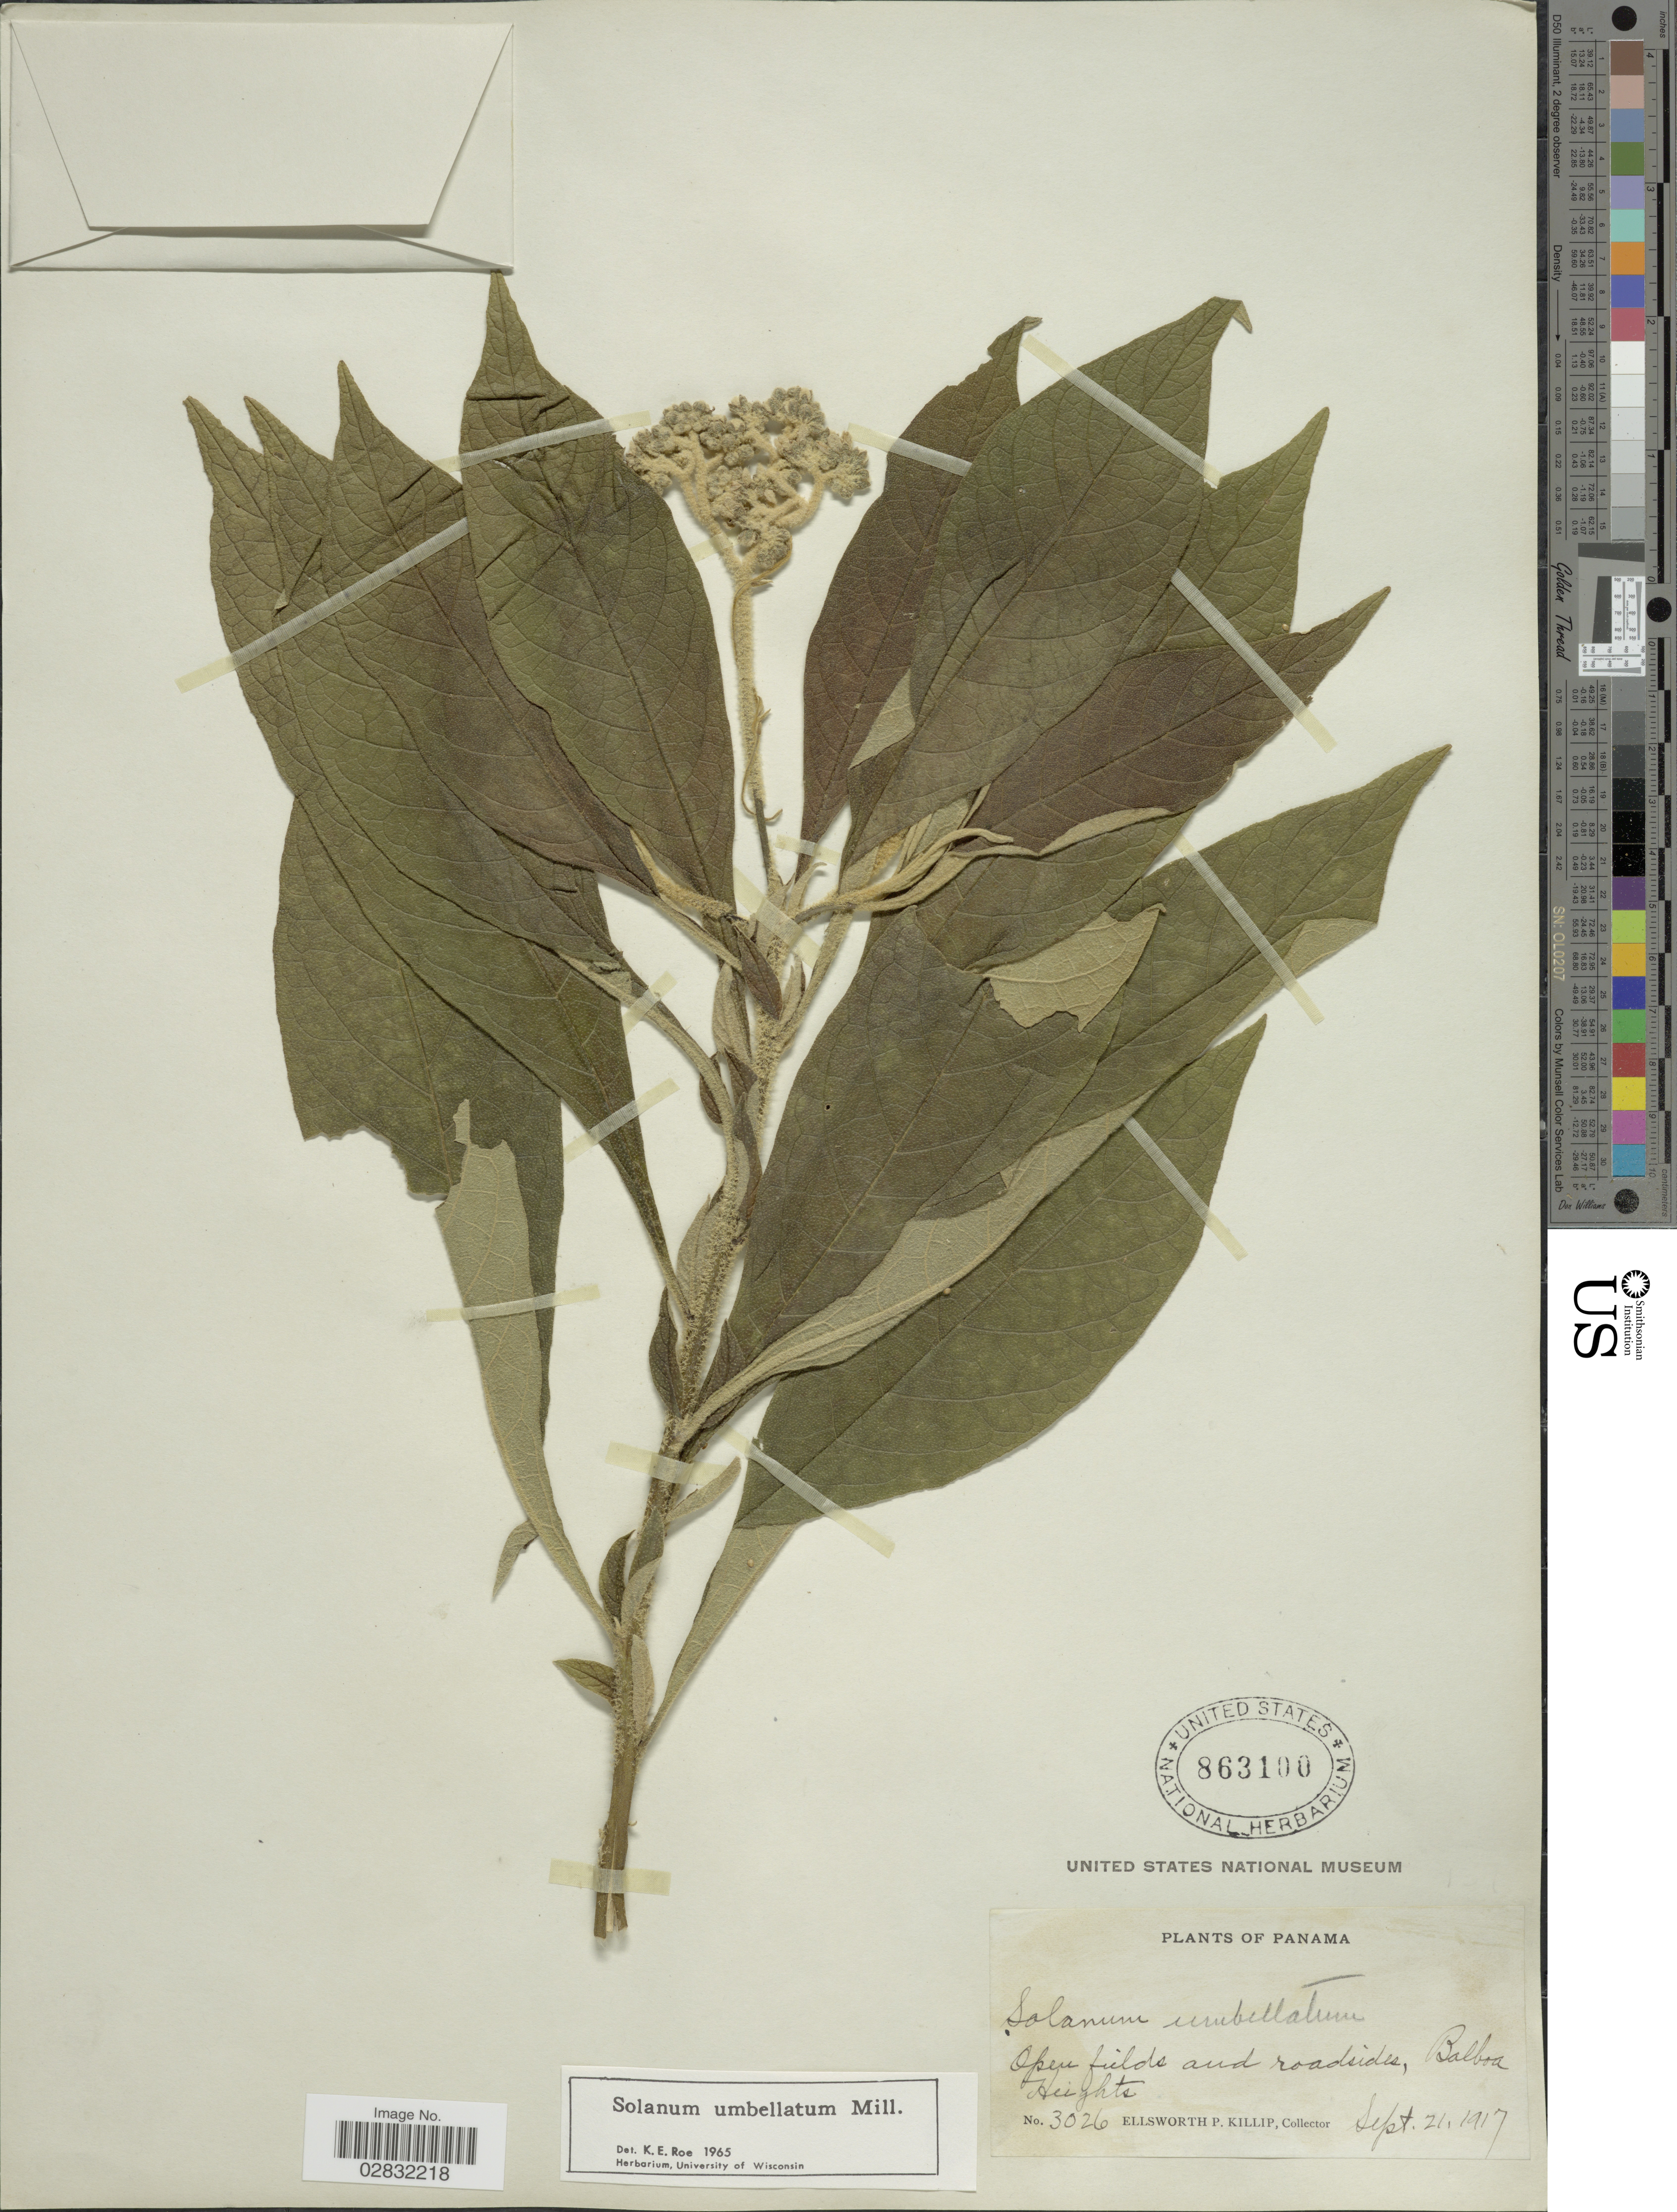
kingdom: Plantae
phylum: Tracheophyta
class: Magnoliopsida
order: Solanales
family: Solanaceae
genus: Solanum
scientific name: Solanum umbellatum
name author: Mill.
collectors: E. P. Killip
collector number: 3026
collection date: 1917-09-21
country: Panama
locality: Open fields and roadsides, Balboa Heights.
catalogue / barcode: US 863100